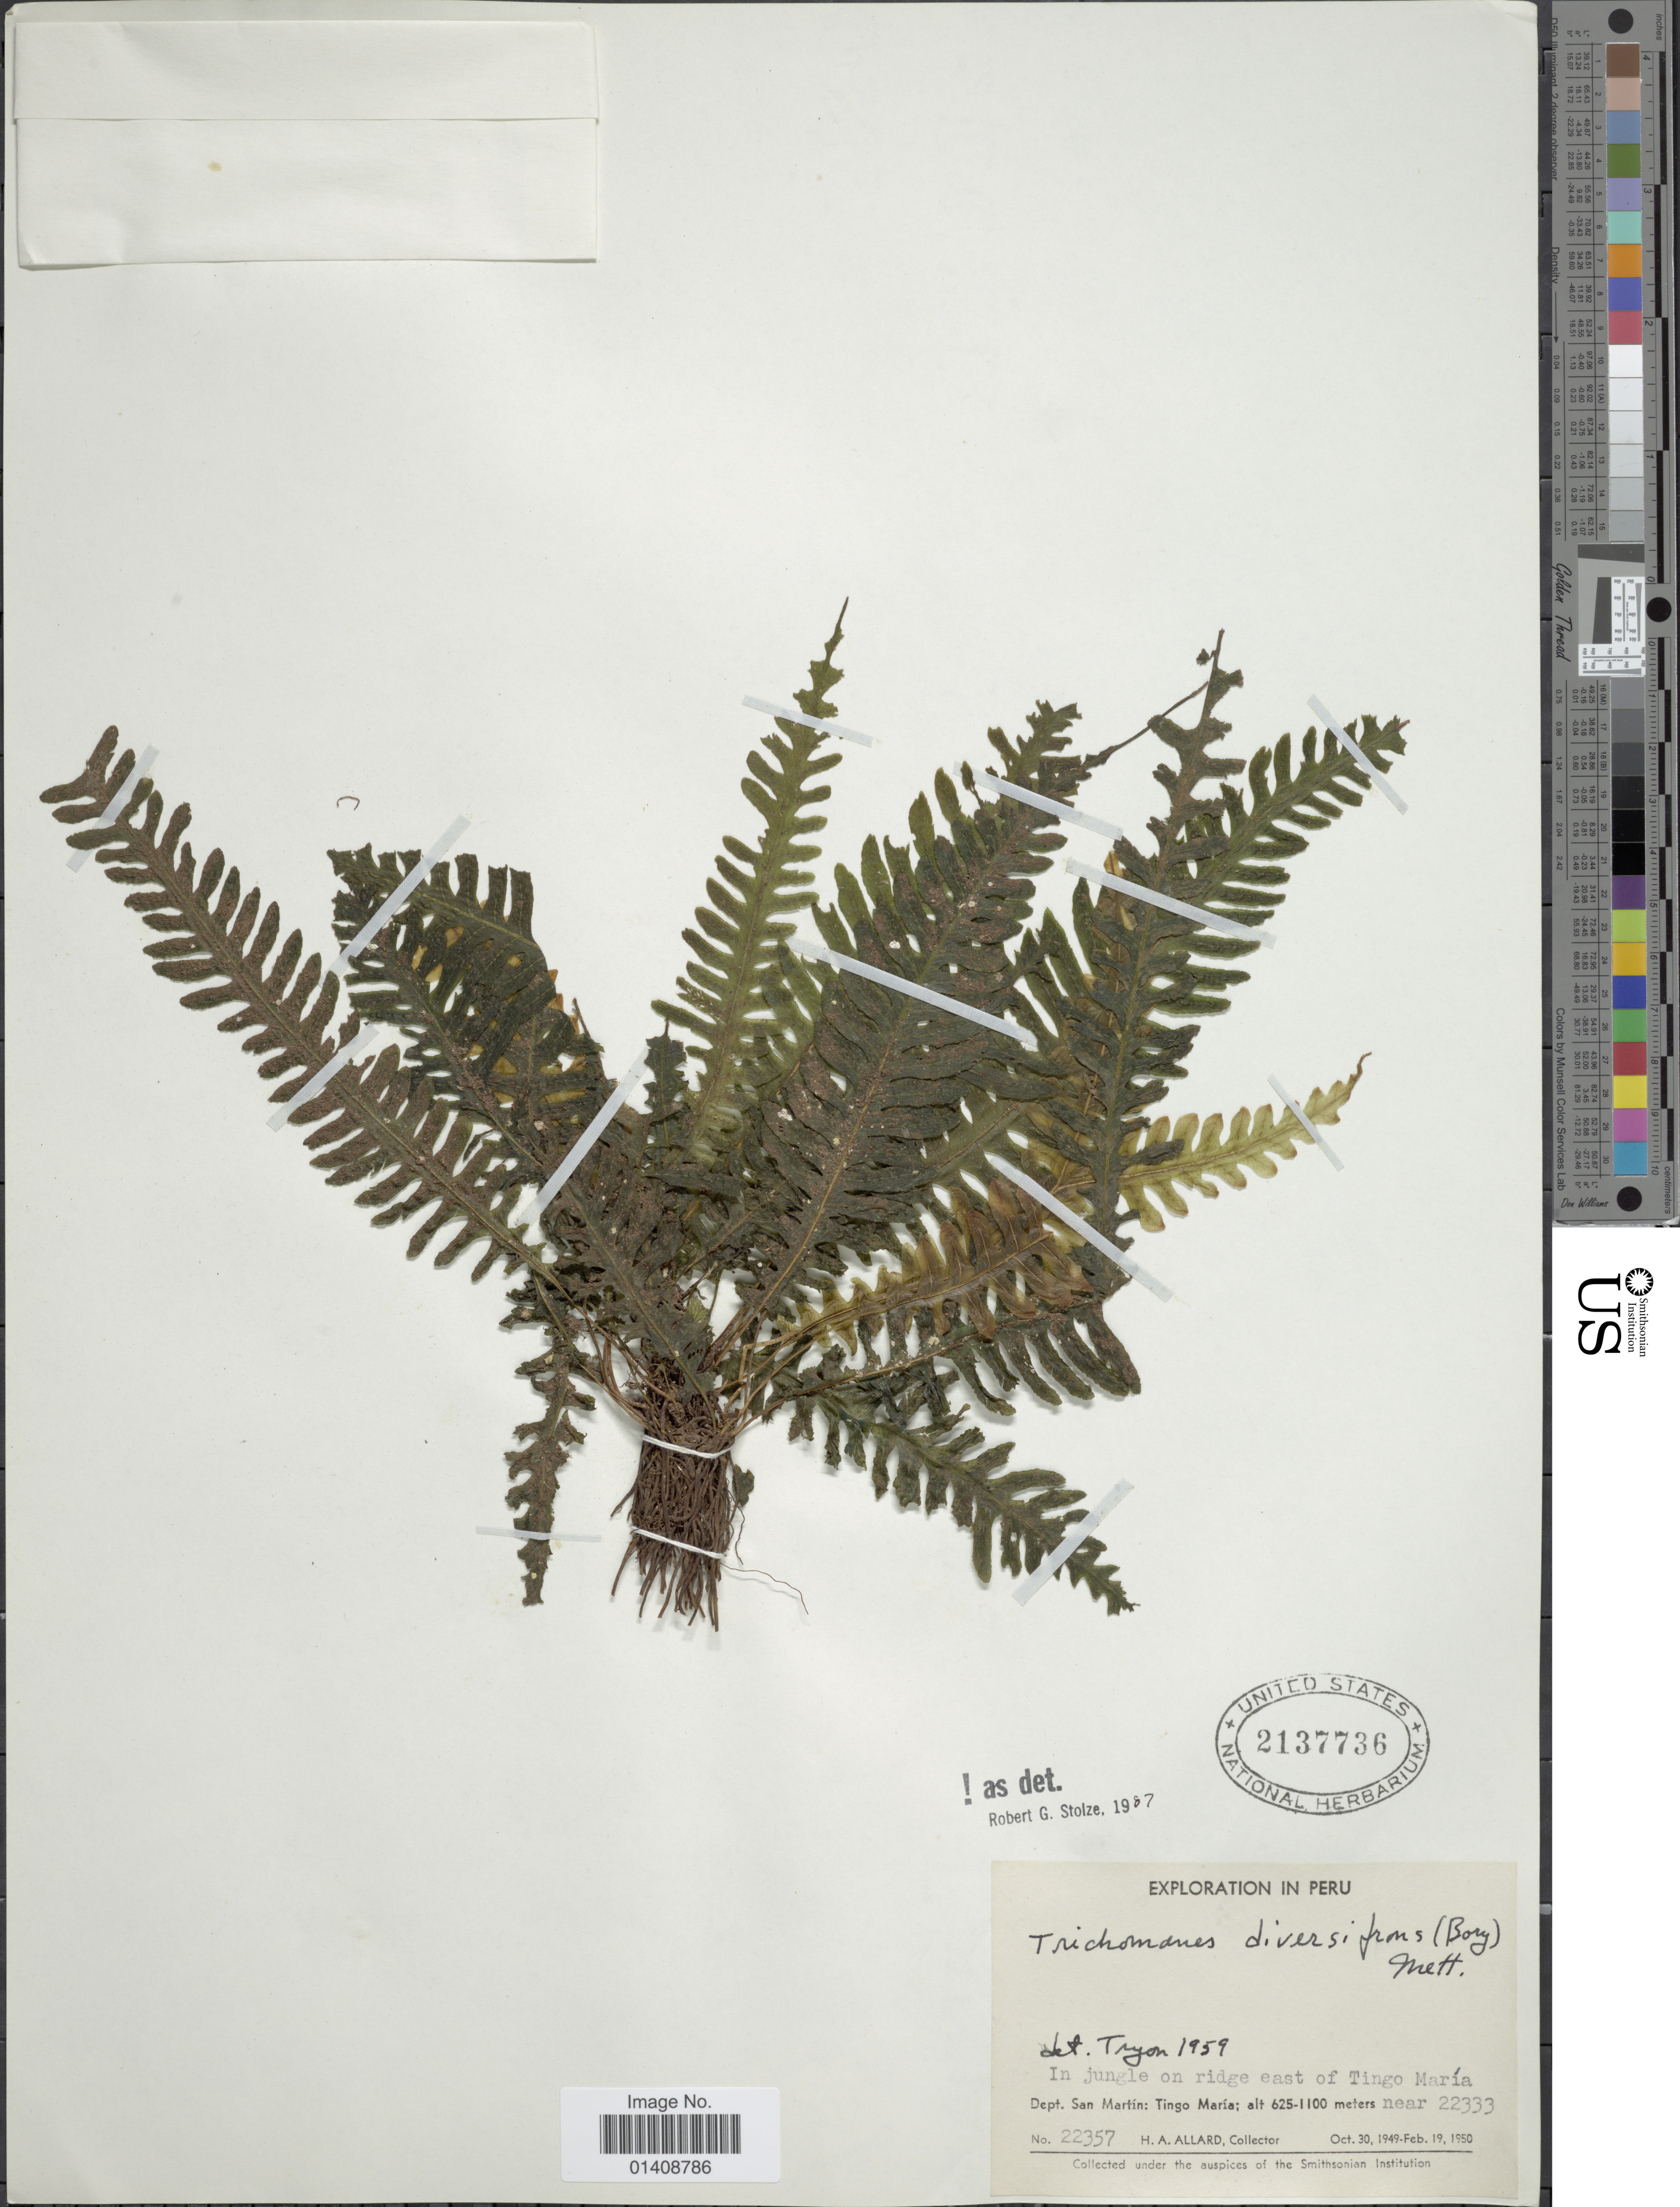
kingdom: Plantae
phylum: Tracheophyta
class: Polypodiopsida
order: Hymenophyllales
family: Hymenophyllaceae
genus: Trichomanes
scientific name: Trichomanes diversifrons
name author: (Bory) Mett. ex Sadeb.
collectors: H. A. Allard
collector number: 22357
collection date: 1949-10-30/1950-02-19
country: Peru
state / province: San Martín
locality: Tingo Maria. Dept. San Martin. In jungle on ridge east of Tingo Maria near 22333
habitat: in jungle on ridge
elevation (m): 625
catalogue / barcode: US 2137736